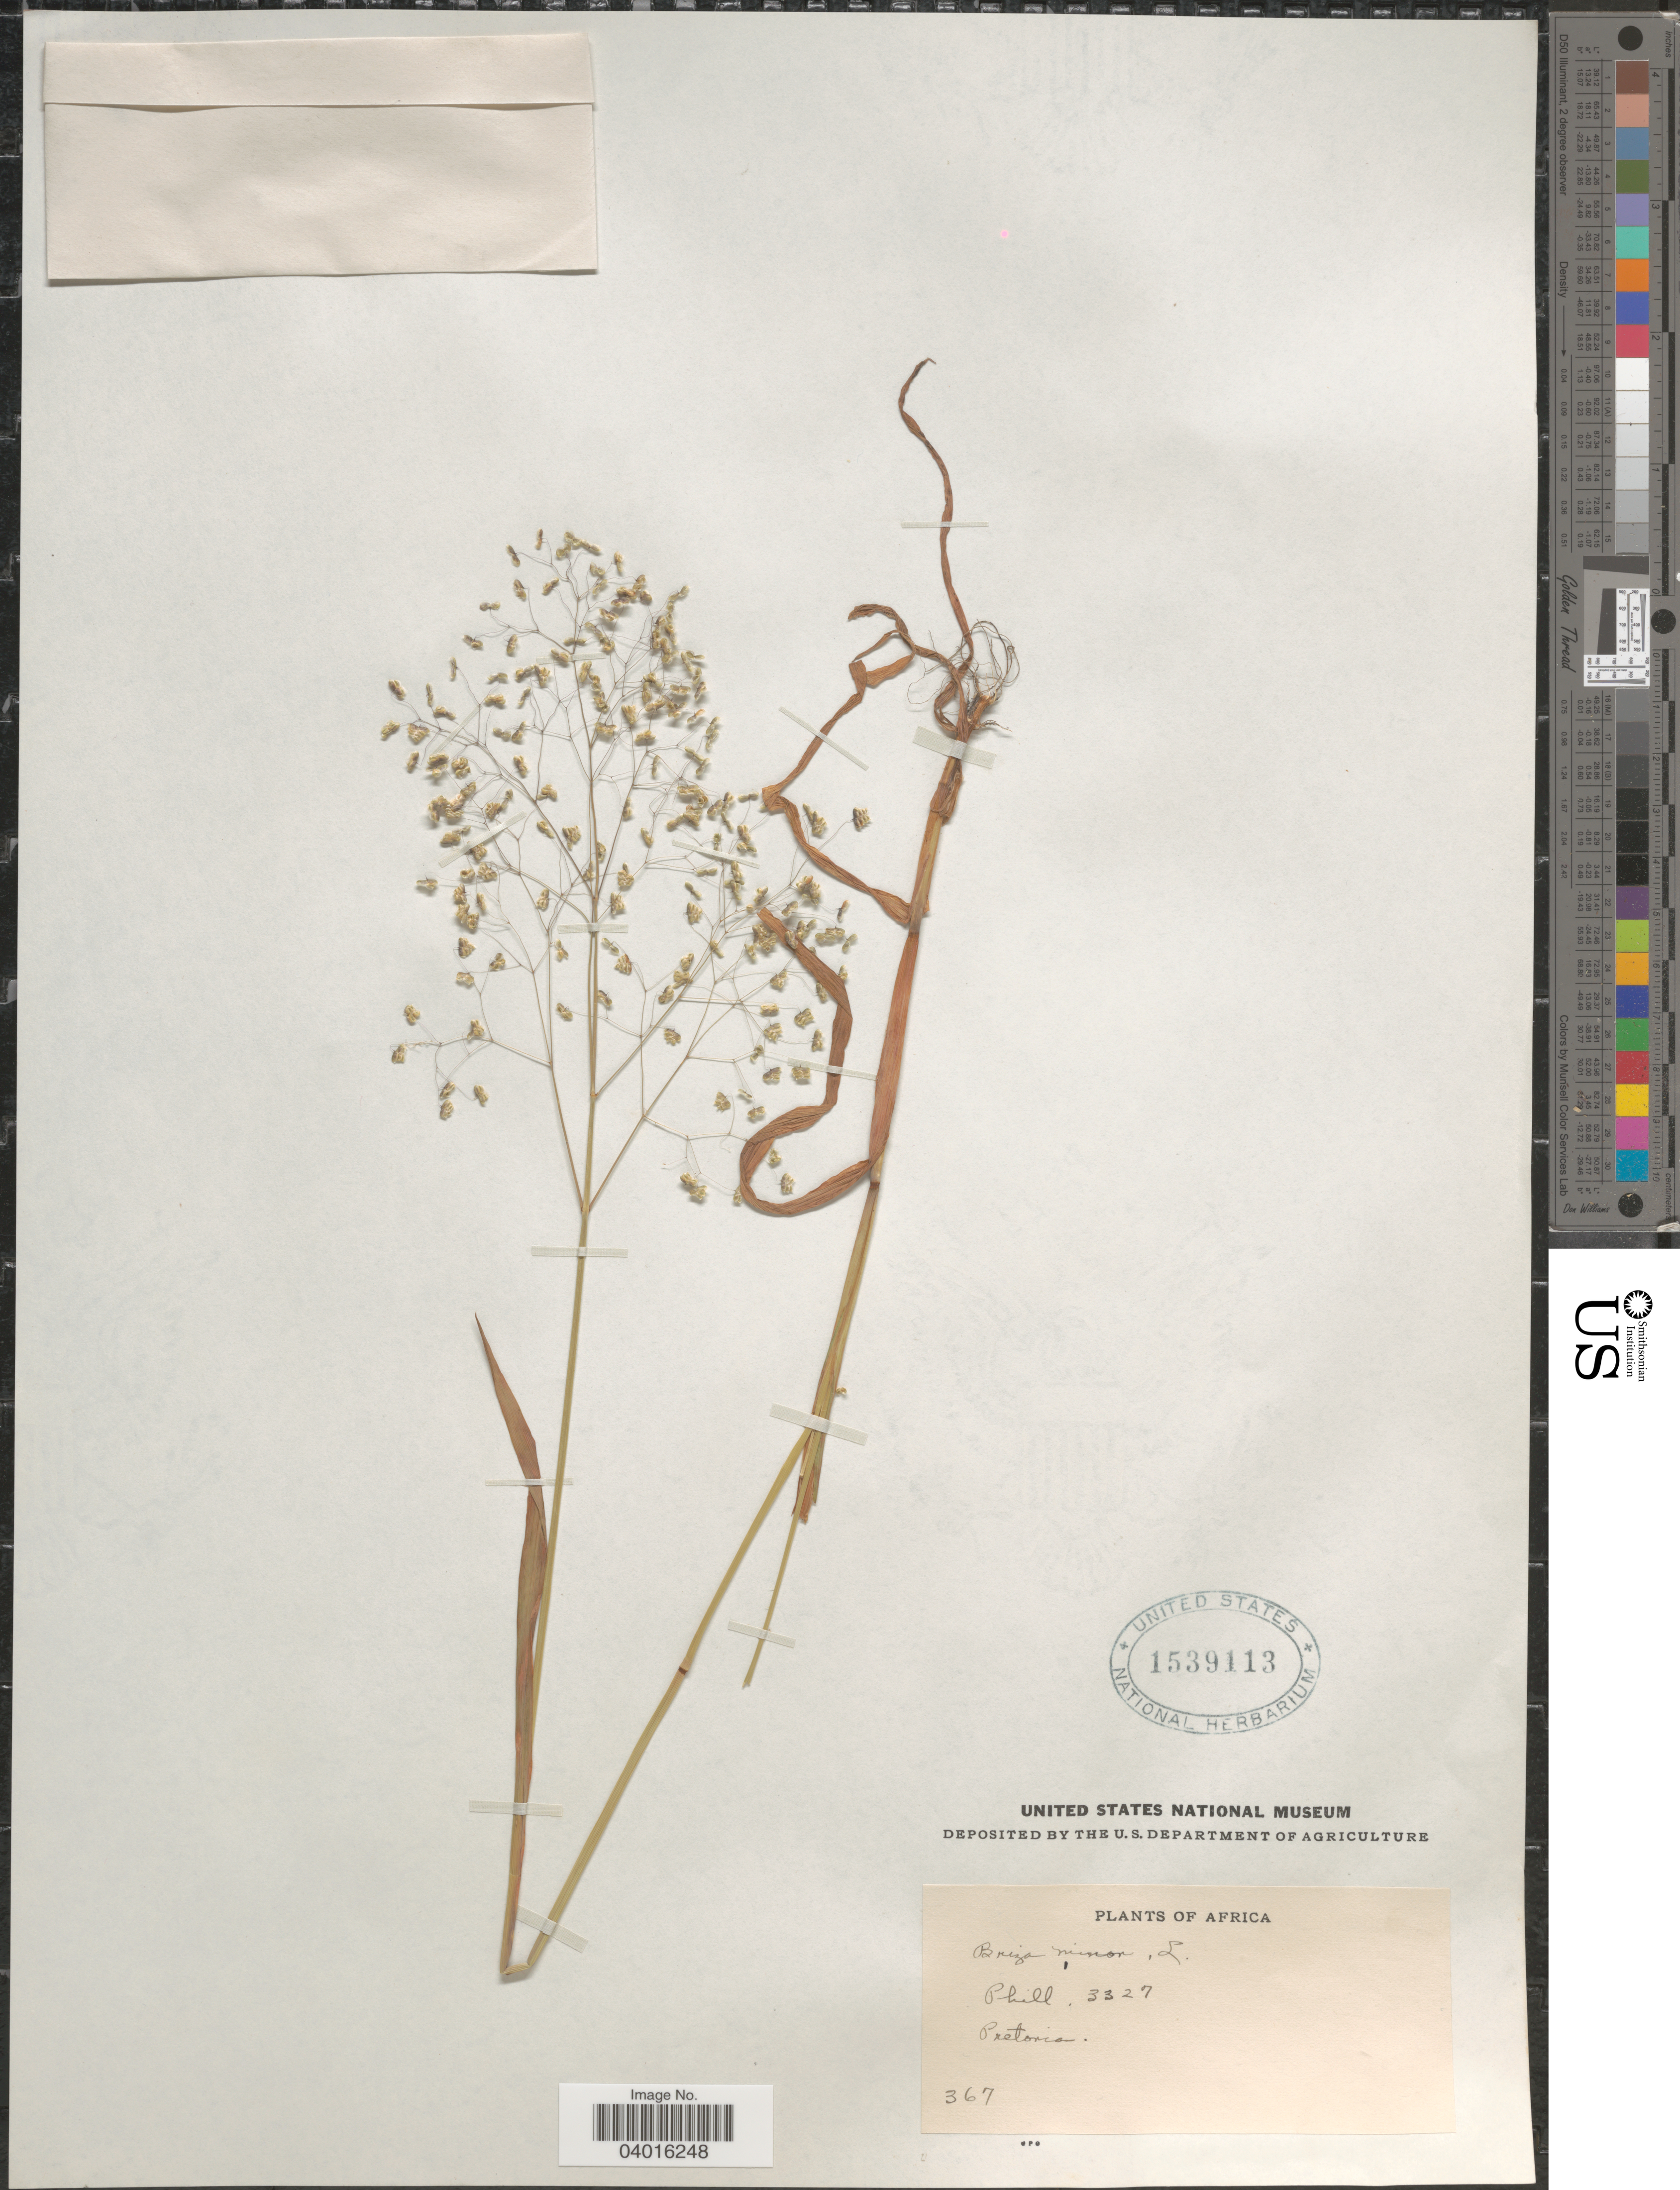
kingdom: Plantae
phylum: Tracheophyta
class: Liliopsida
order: Poales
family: Poaceae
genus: Briza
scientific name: Briza minor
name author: L.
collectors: Phill.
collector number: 3327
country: South Africa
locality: Africa. Pretorica.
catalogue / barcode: US 1539113